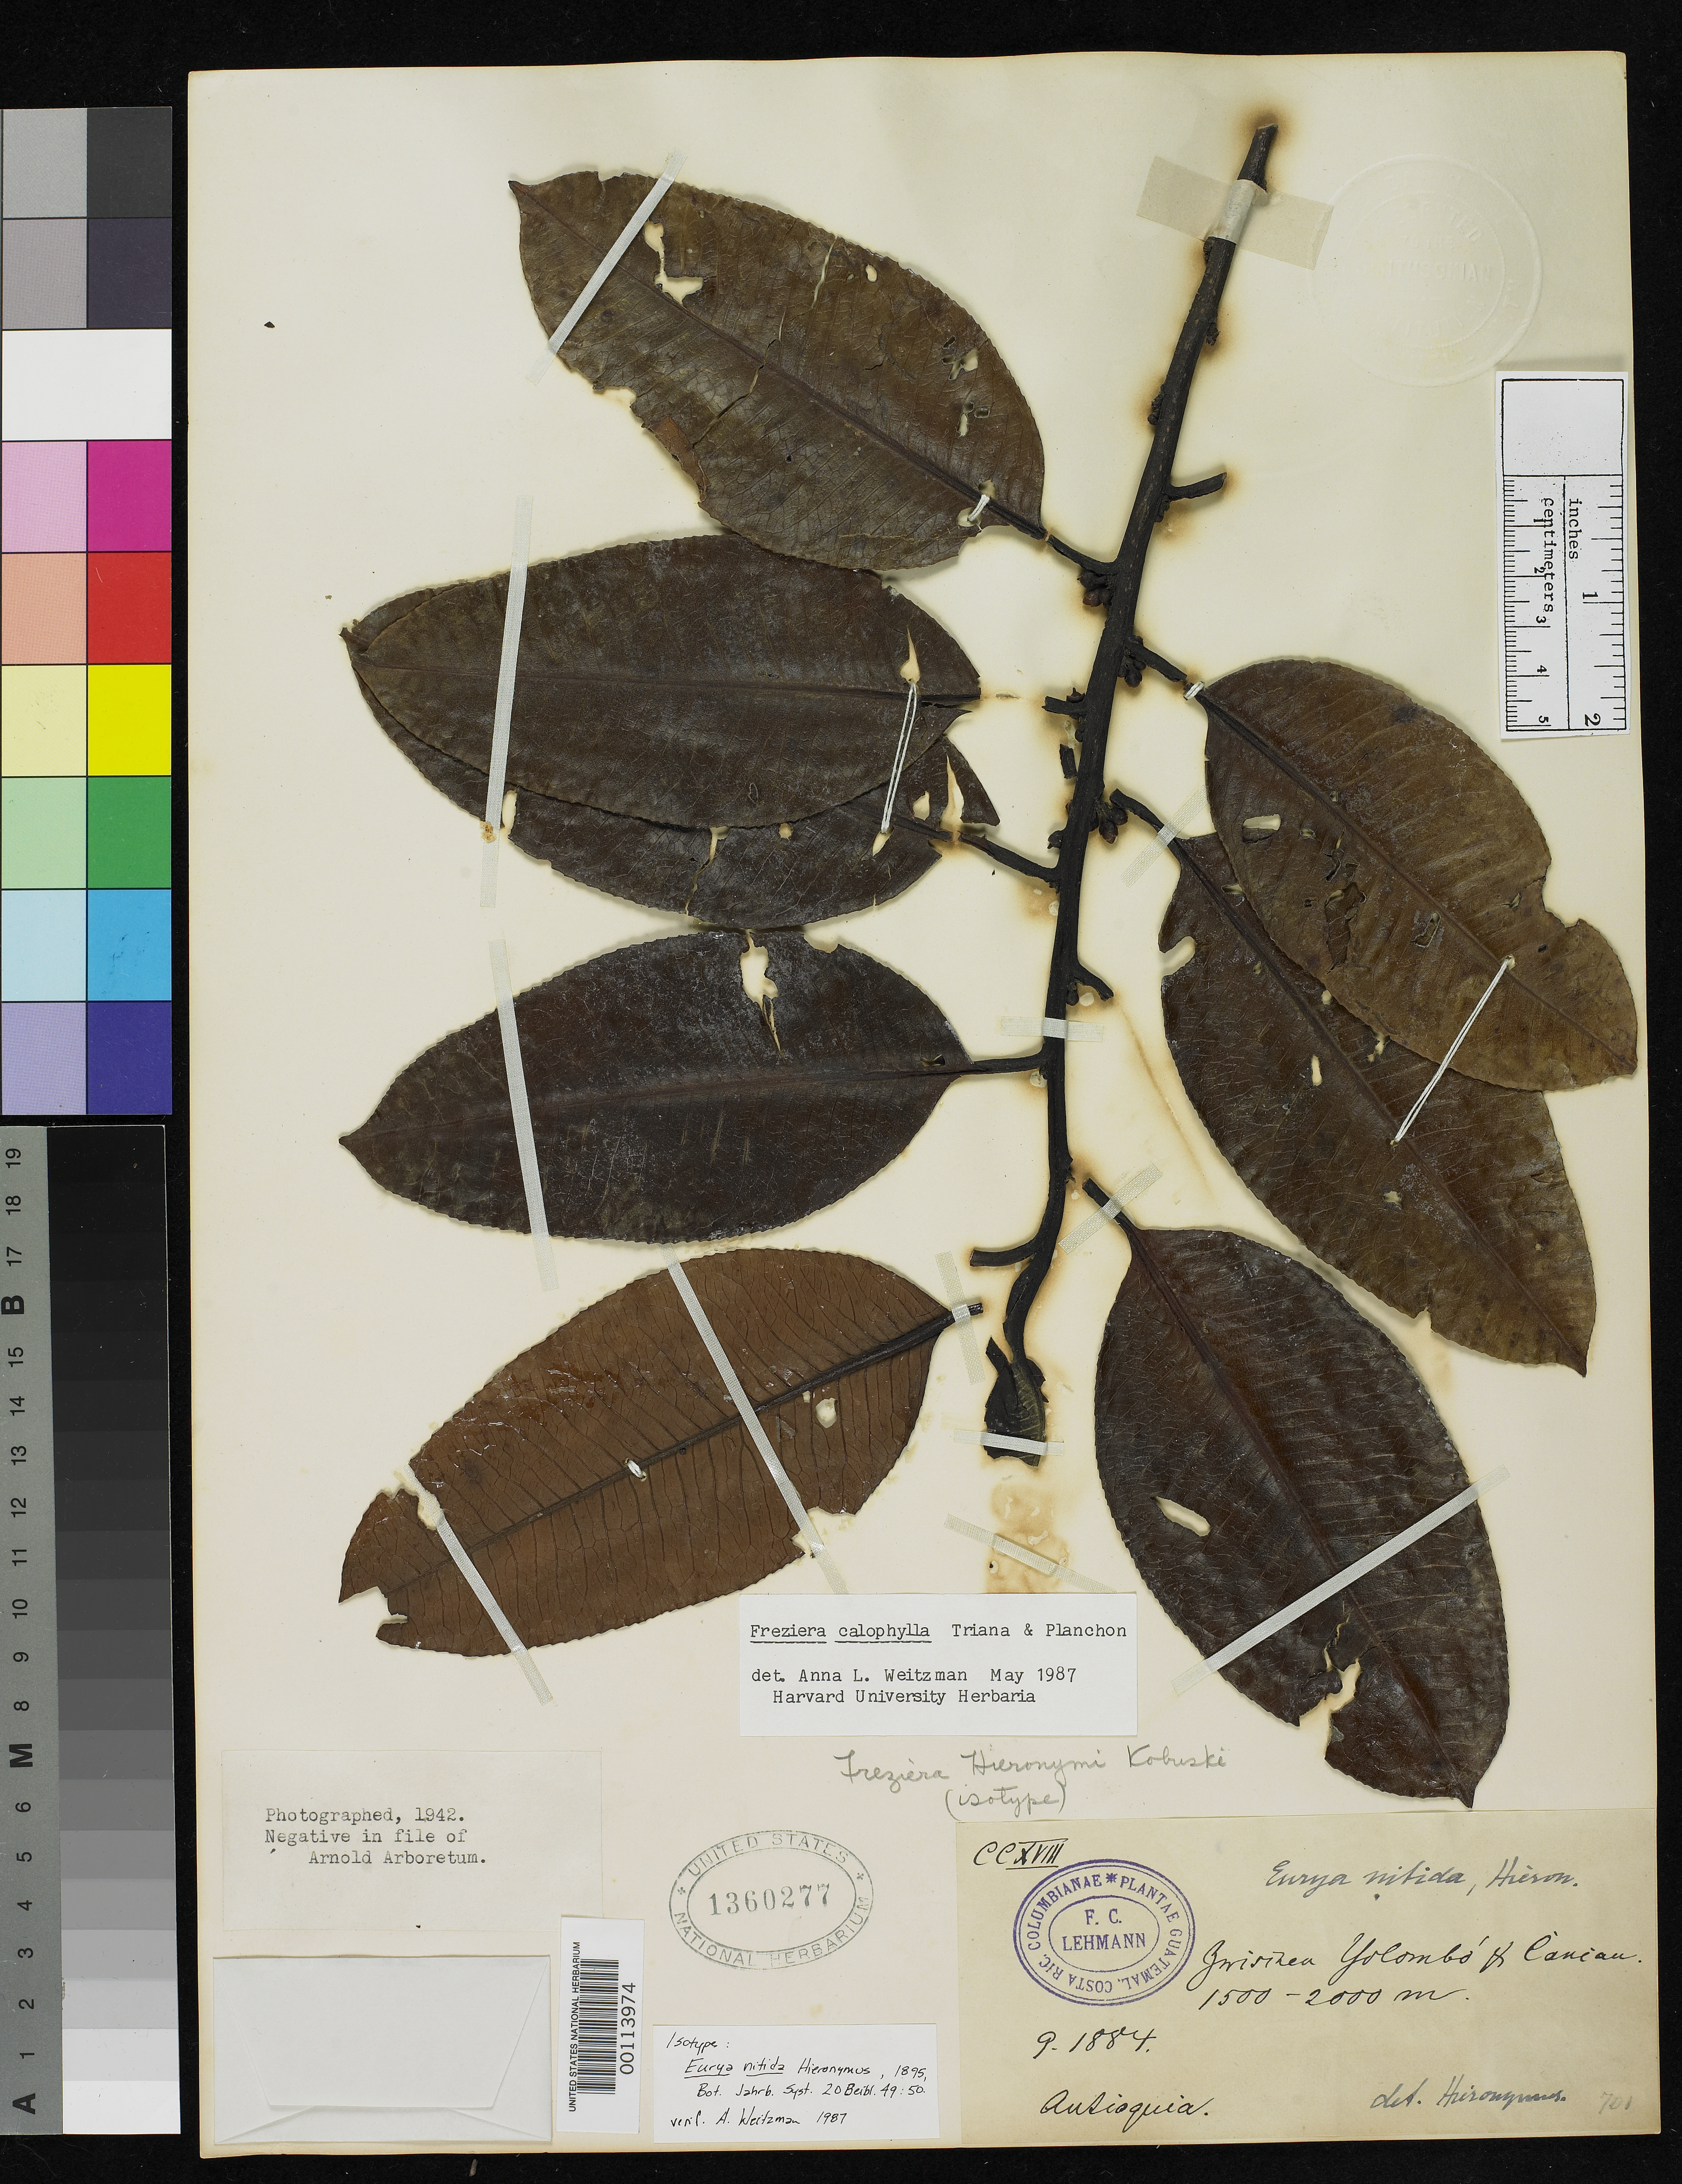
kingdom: Plantae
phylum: Tracheophyta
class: Magnoliopsida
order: Ericales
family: Pentaphylacaceae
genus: Eurya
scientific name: Eurya nitida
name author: Hieron.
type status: Isotype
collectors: F. C. Lehmann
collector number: C.C. XVIII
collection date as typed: Sep 1884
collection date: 1884-09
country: Colombia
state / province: Antioquia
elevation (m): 1500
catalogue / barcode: US 1360277